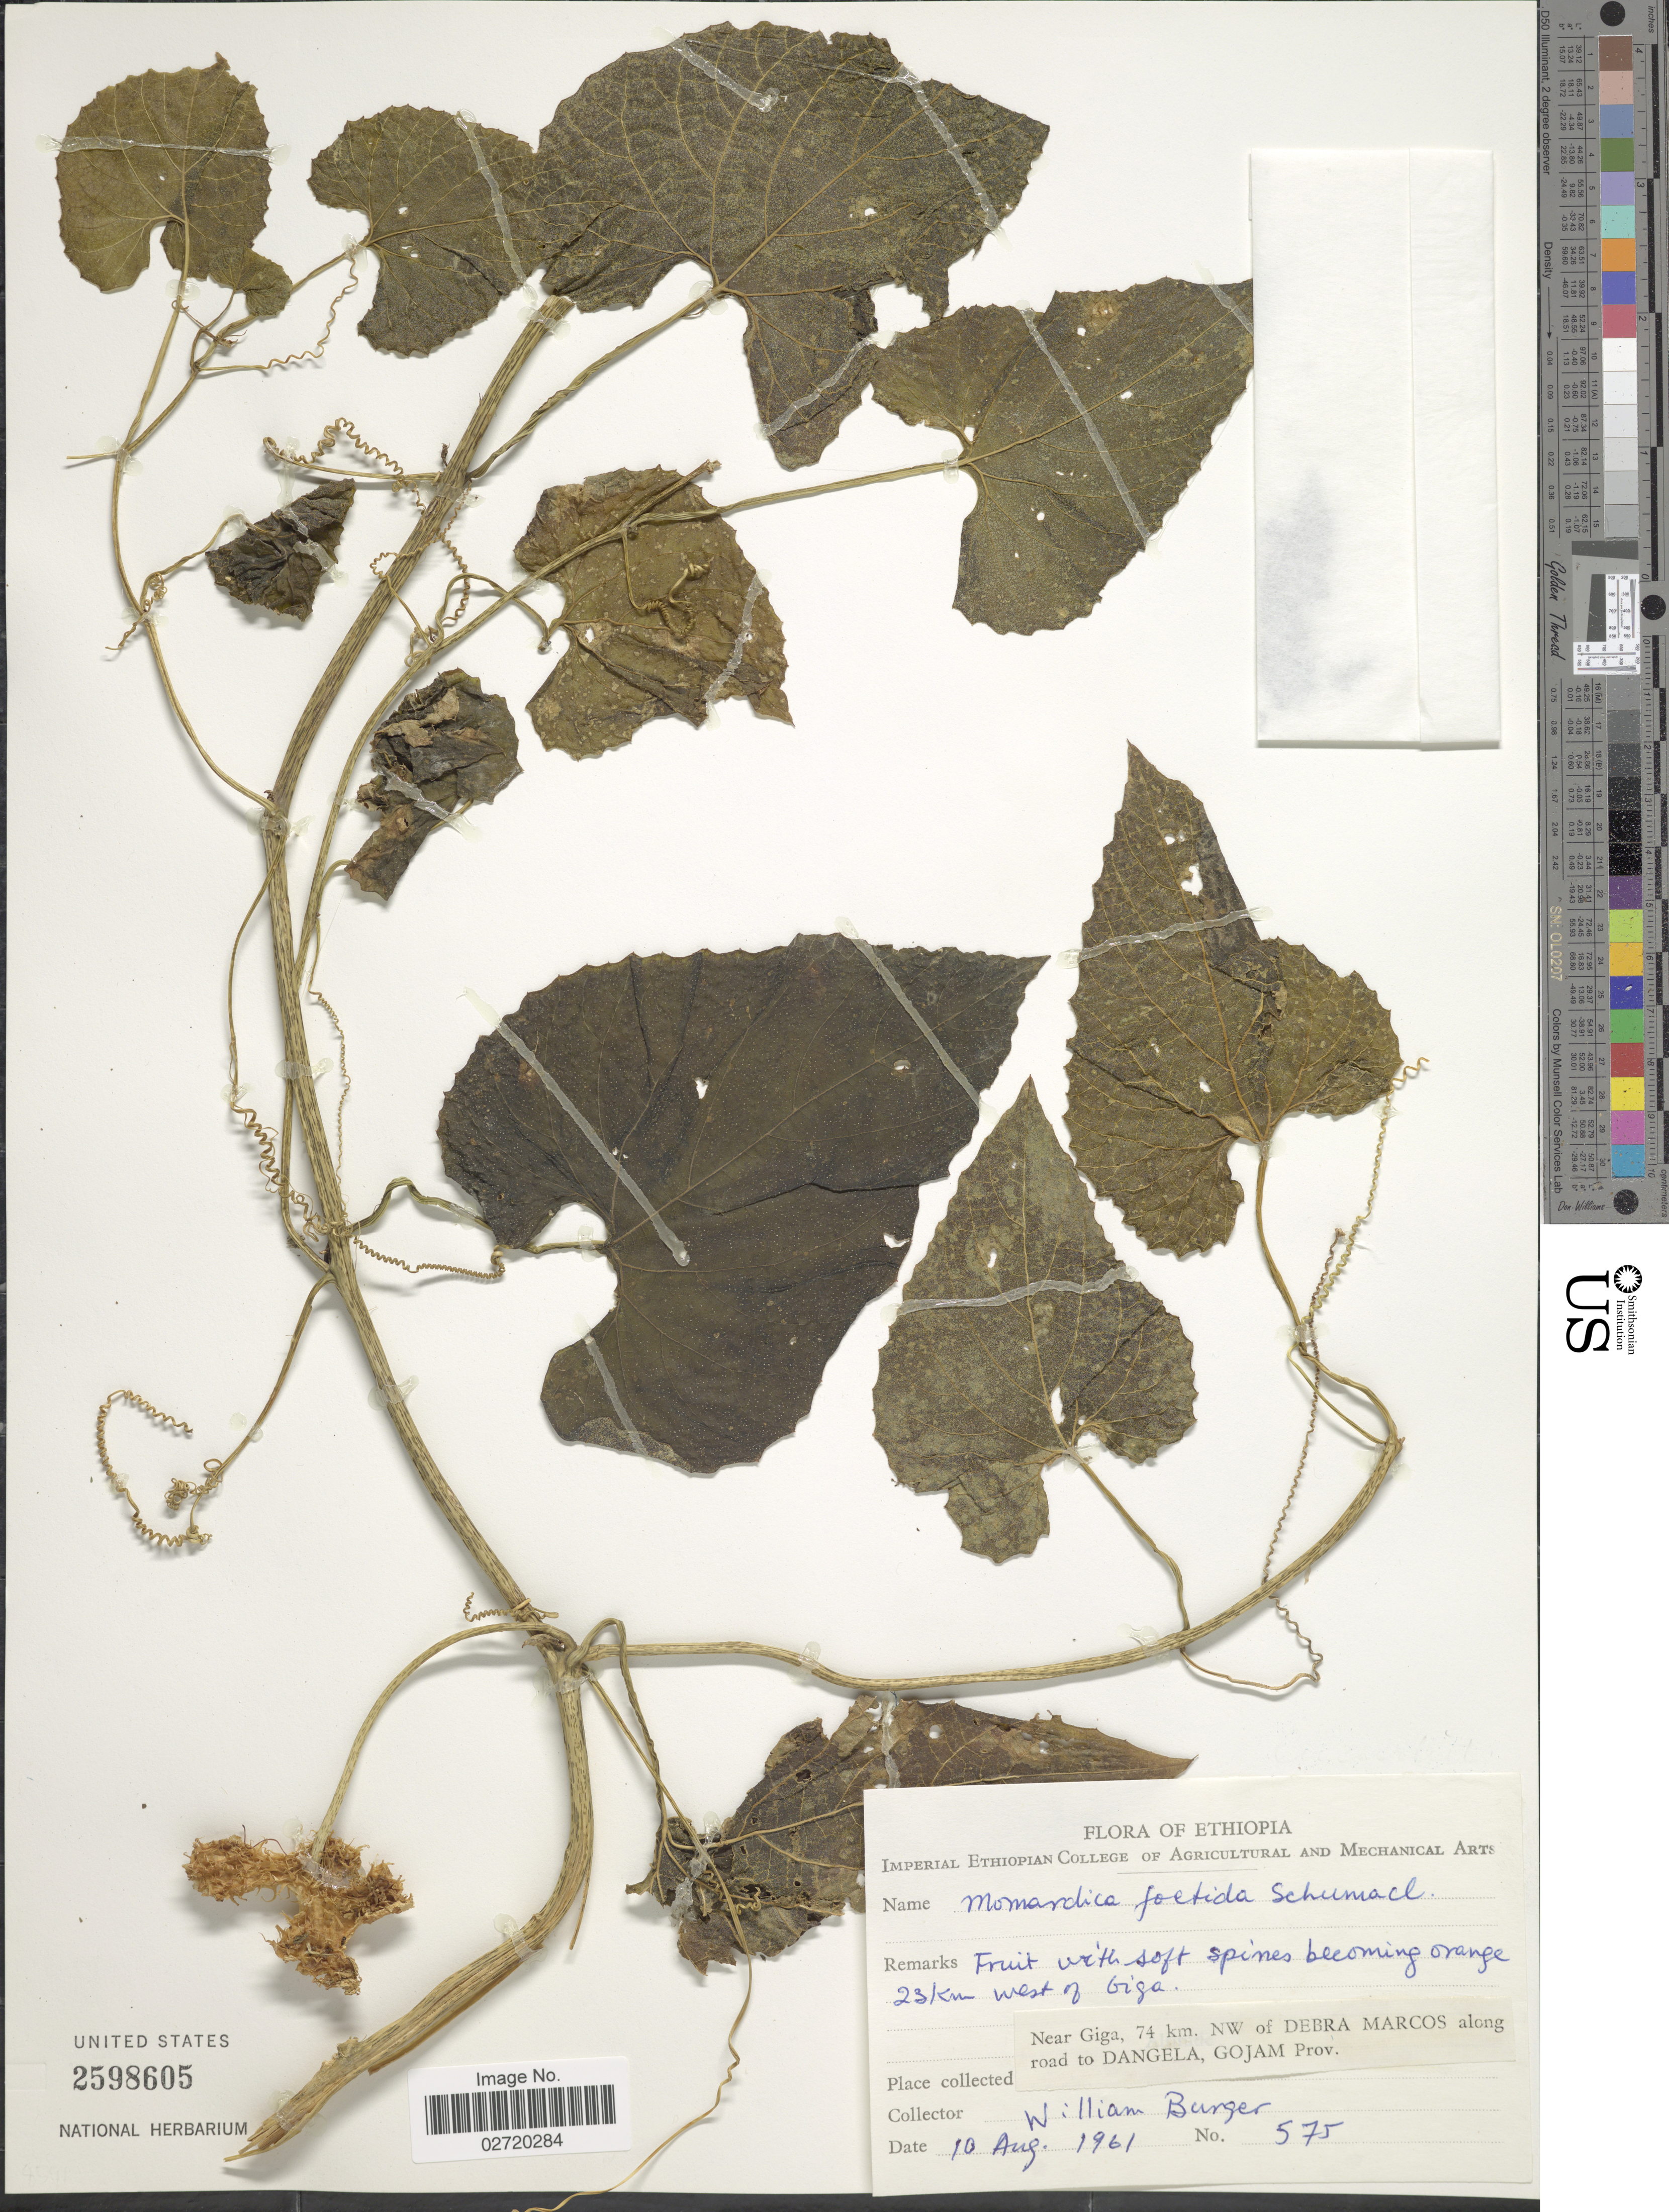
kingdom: Plantae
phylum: Tracheophyta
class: Magnoliopsida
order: Cucurbitales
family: Cucurbitaceae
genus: Momordica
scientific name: Momordica foetida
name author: Schumach.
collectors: W. Burger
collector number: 575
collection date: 1961-08-10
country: Ethiopia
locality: Near Giga, 74 km. NW of Debra Marcos along road to Dangela, Gojam Prov., 23 km west of Biga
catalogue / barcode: US 2598605